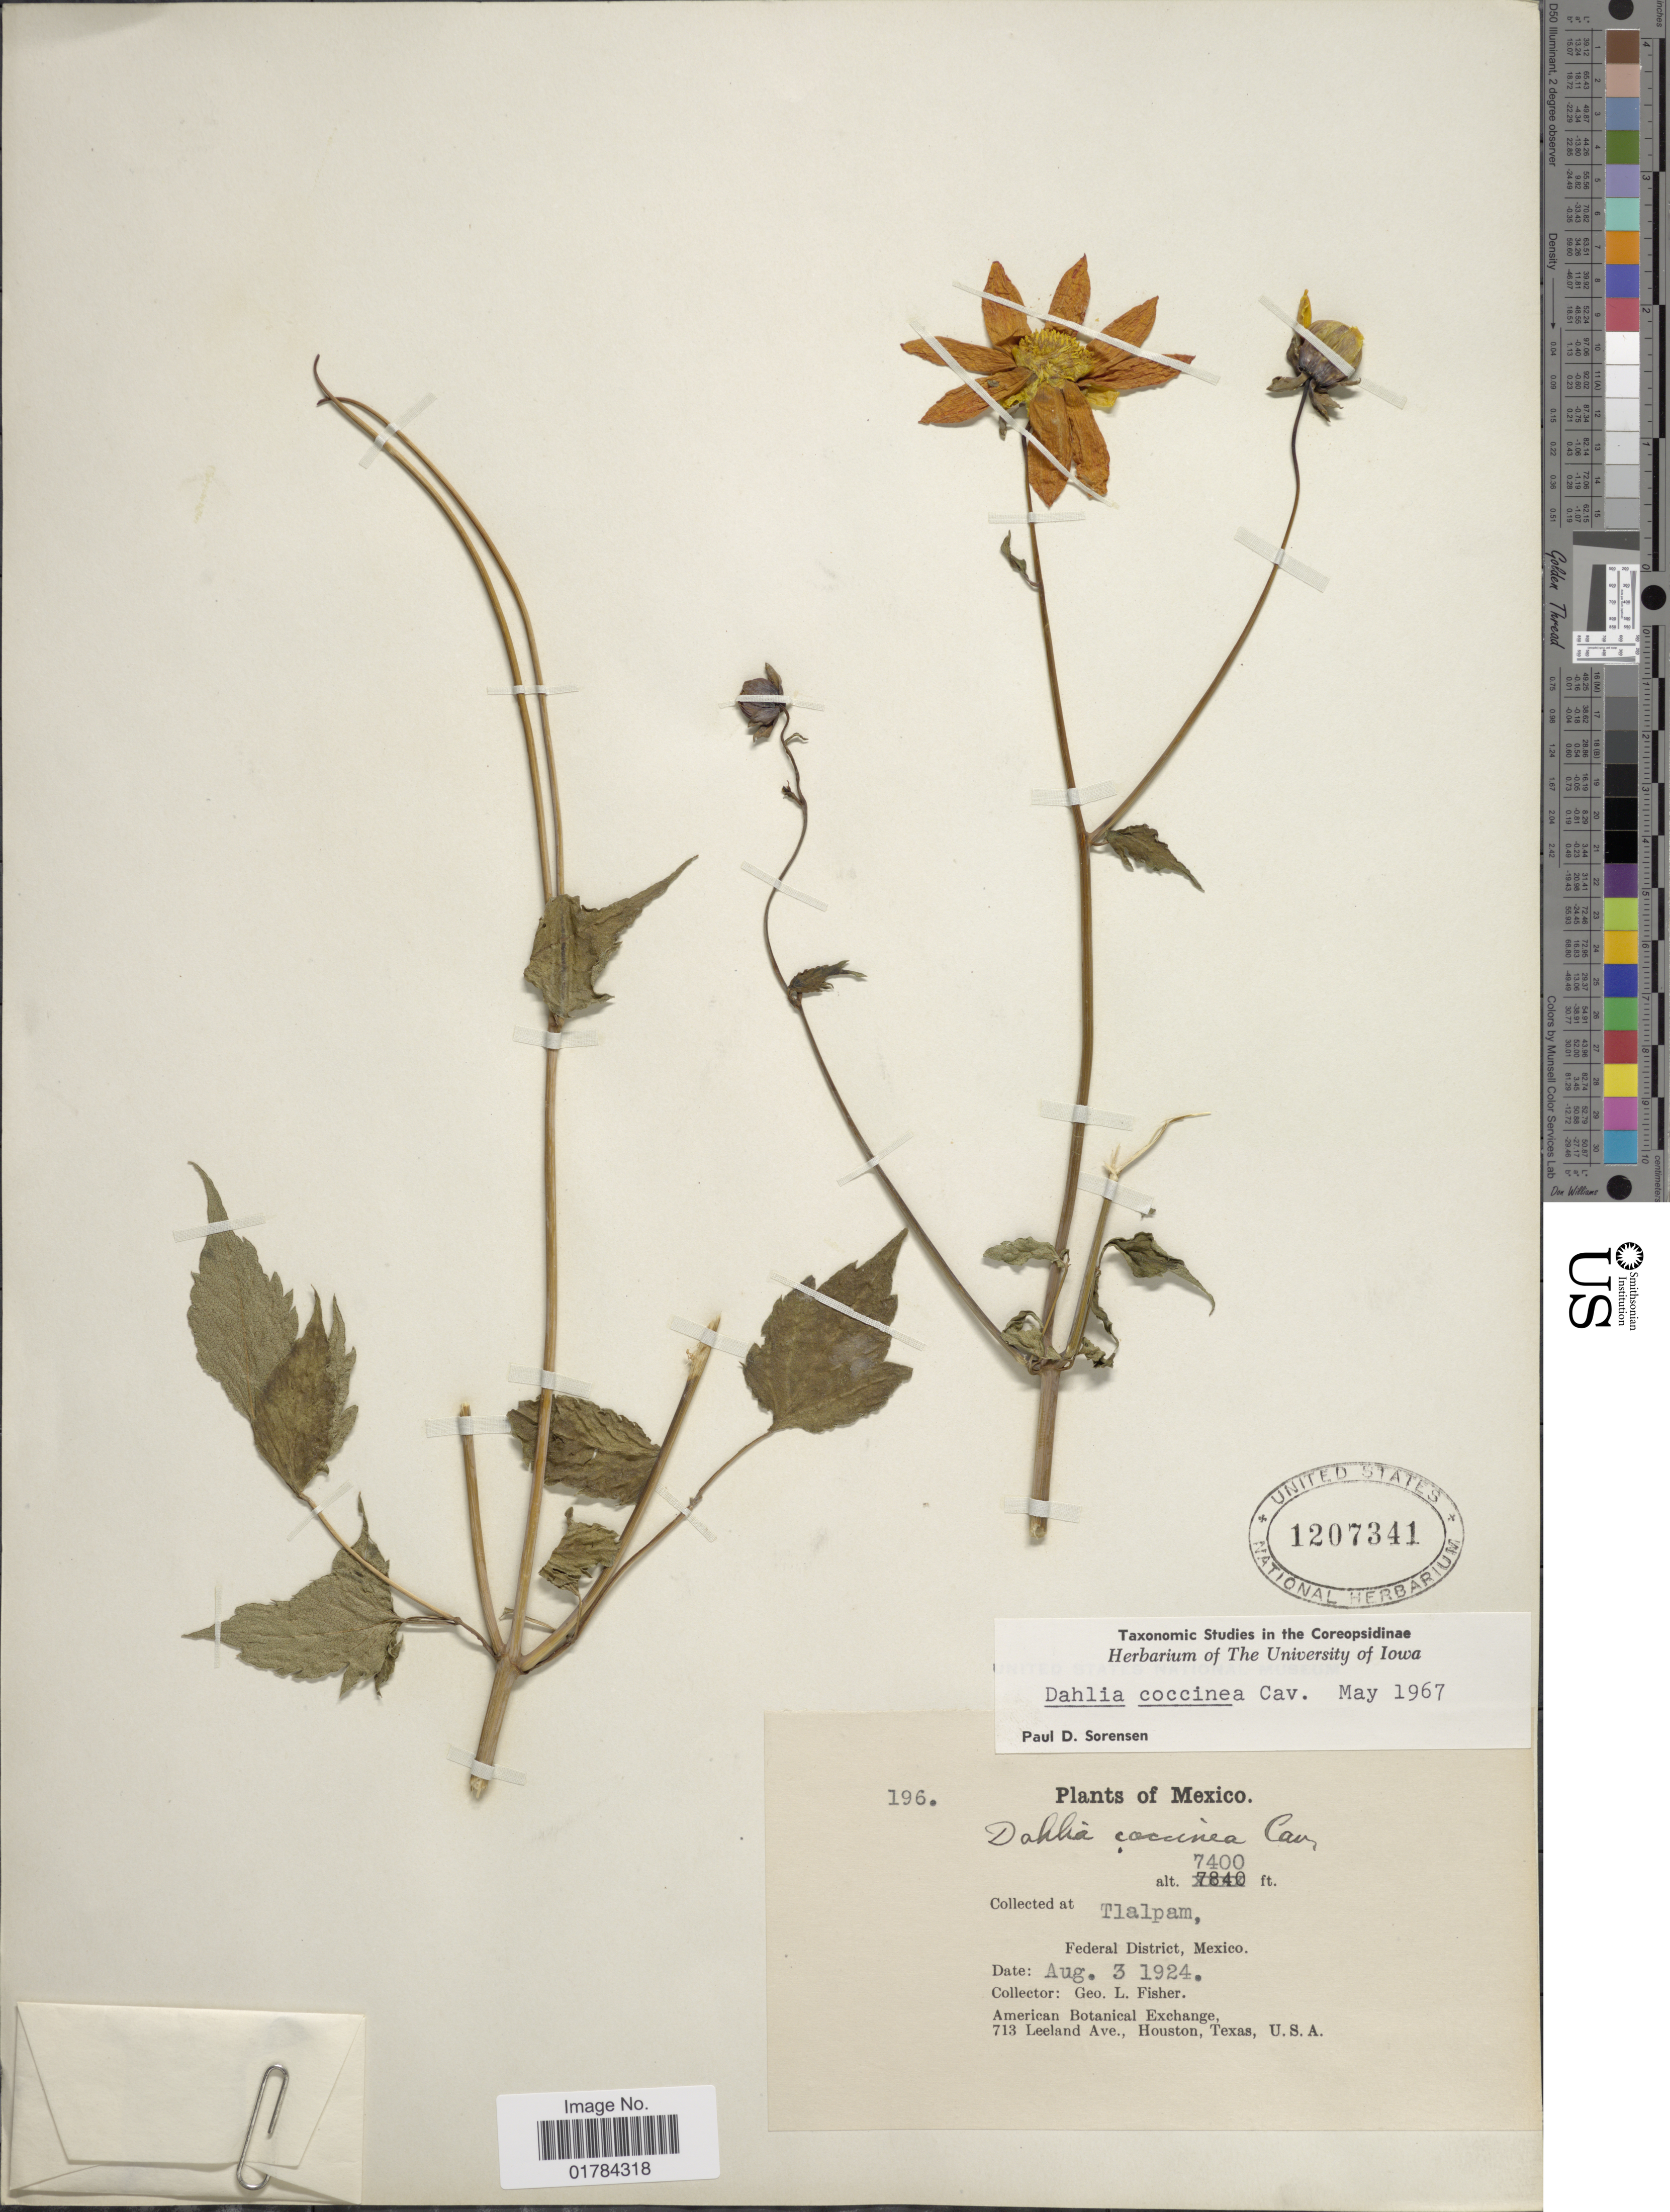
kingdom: Plantae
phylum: Tracheophyta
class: Magnoliopsida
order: Asterales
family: Asteraceae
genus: Dahlia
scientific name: Dahlia coccinea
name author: Cav.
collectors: G. L. Fisher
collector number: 196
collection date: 1924-08-03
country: Mexico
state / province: Distrito Federal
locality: Tlalpam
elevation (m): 2256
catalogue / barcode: US 1207341